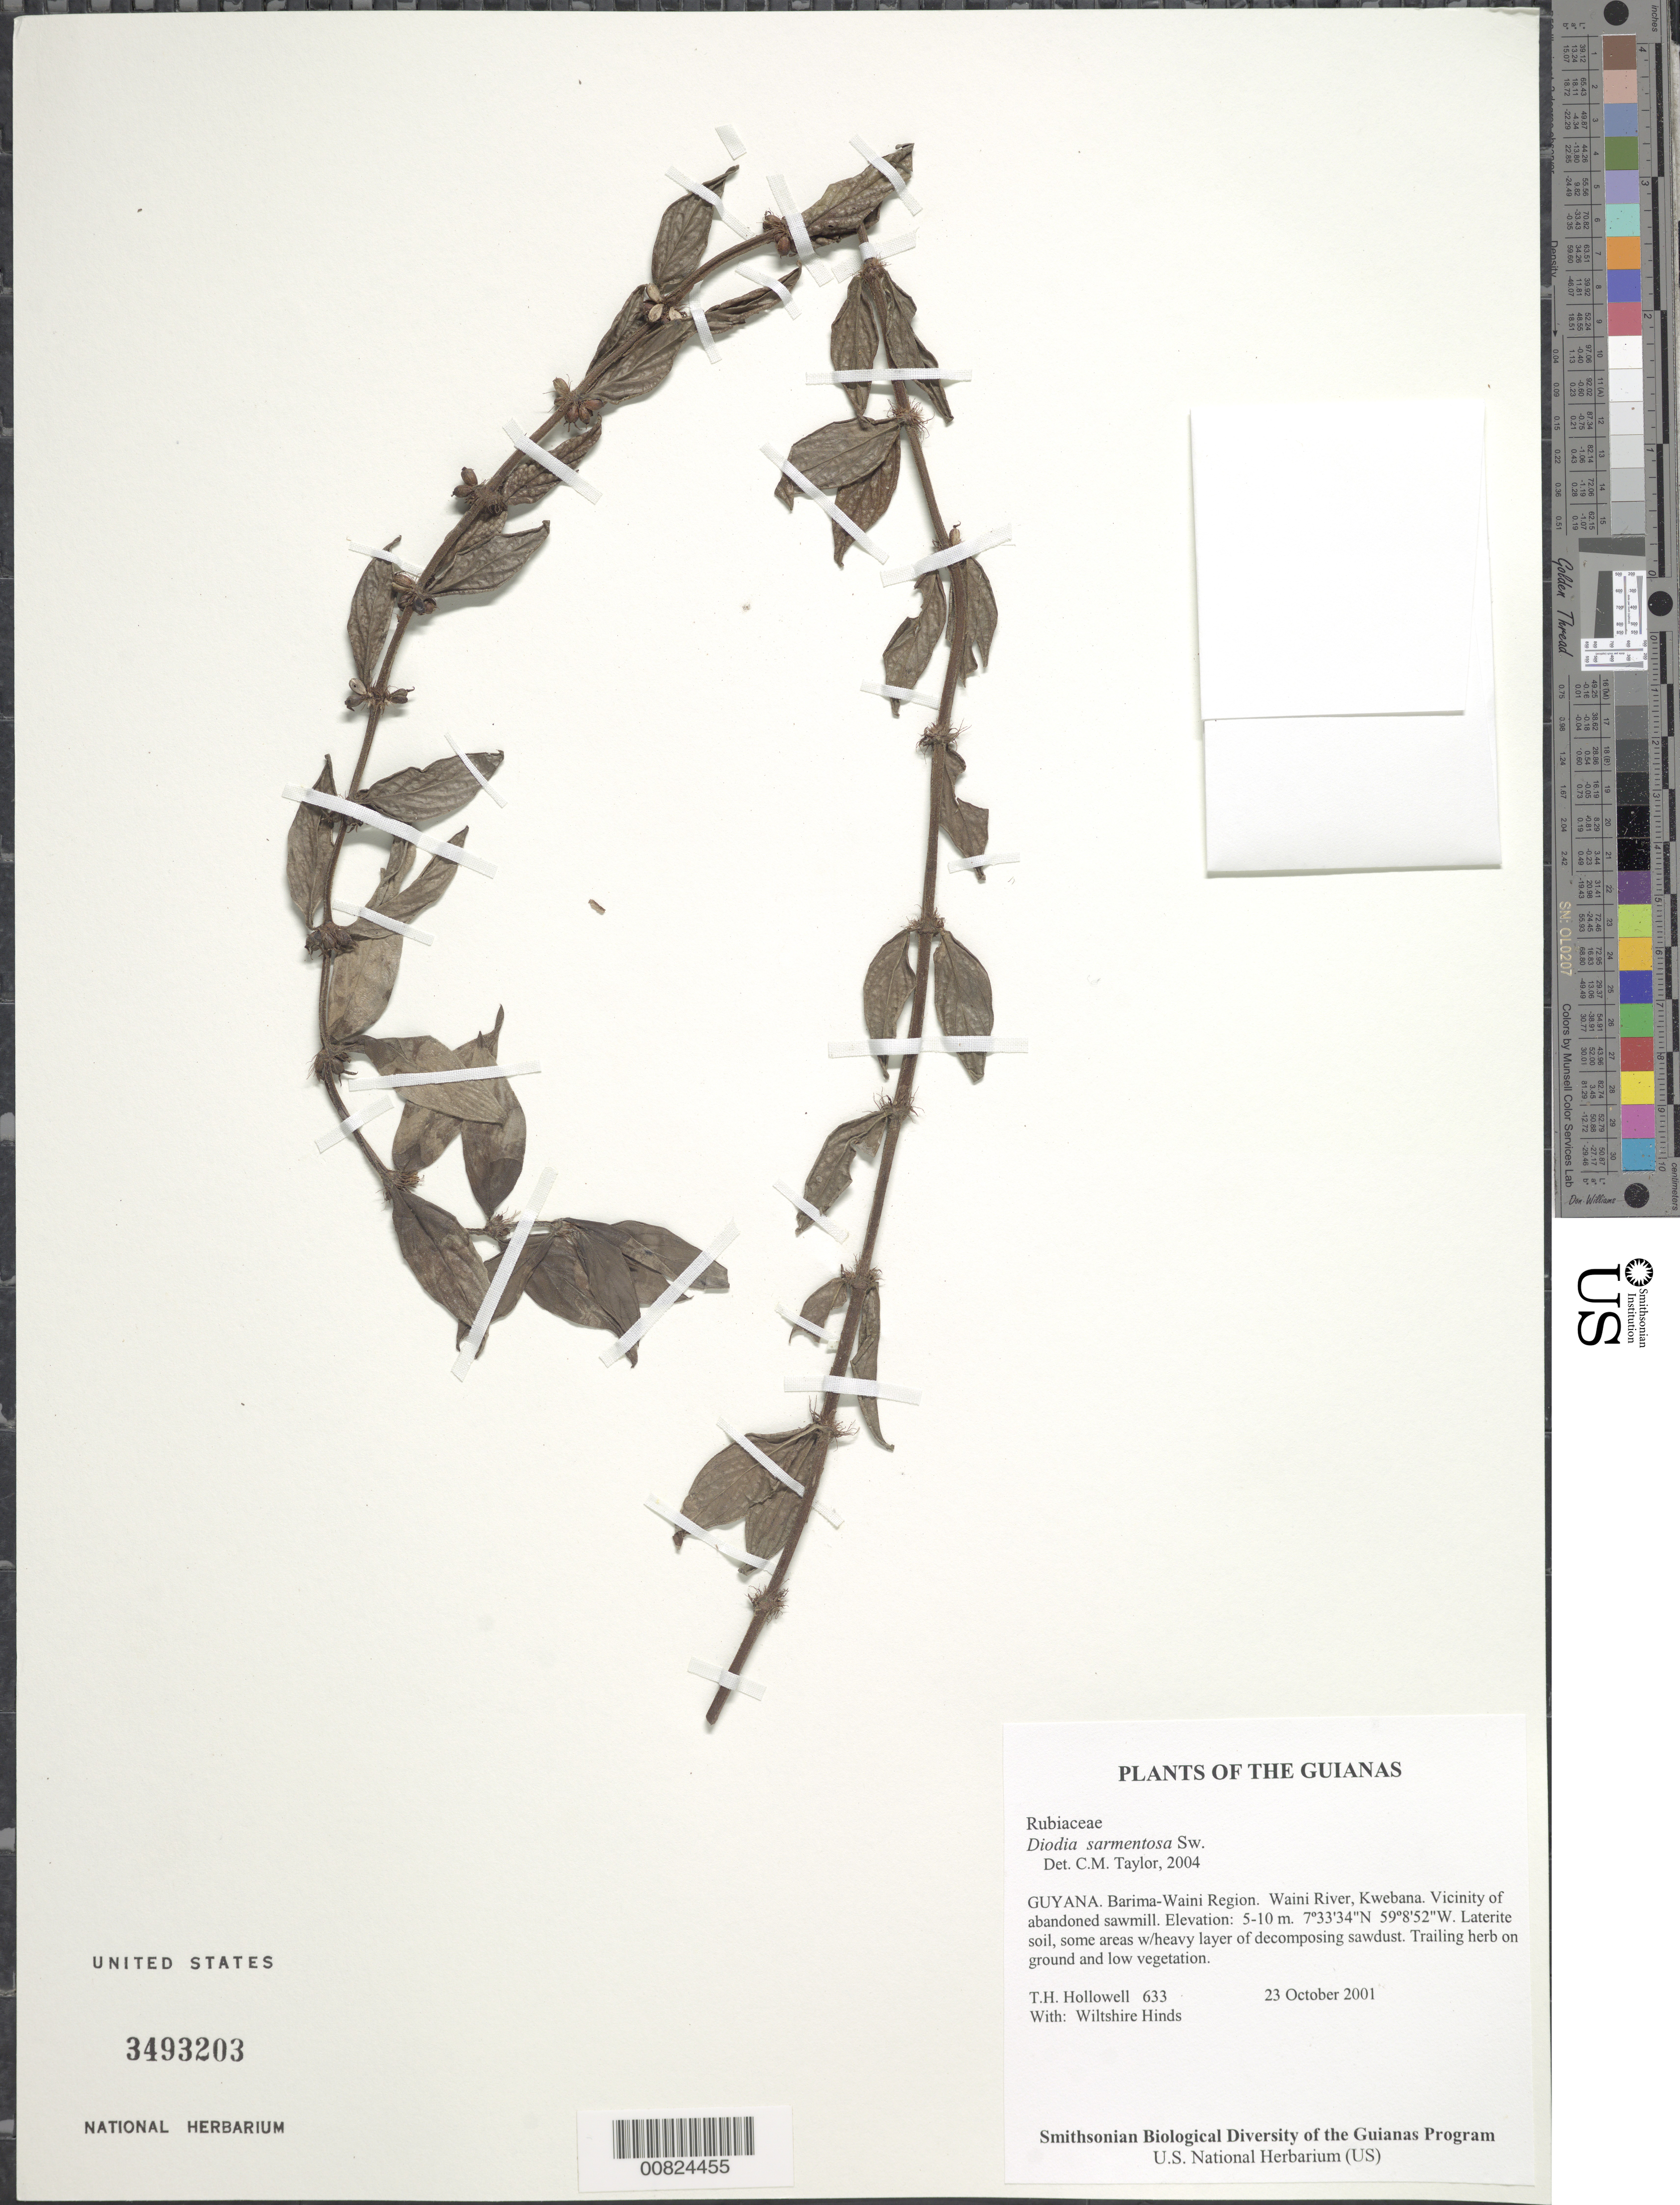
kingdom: Plantae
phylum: Tracheophyta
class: Magnoliopsida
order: Gentianales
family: Rubiaceae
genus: Diodia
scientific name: Diodia sarmentosa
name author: Sw.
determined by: Taylor, Charlotte M.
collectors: T. Hollowell & W. Hinds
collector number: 633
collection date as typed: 23 October 2001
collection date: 2001-10-23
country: Guyana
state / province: Barima-Waini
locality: Waini River, Kwebana. Vicinity of abandoned sawmill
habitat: Laterite soil, some areas w/heavy layer of decomposing sawdust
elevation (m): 5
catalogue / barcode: US 3493203